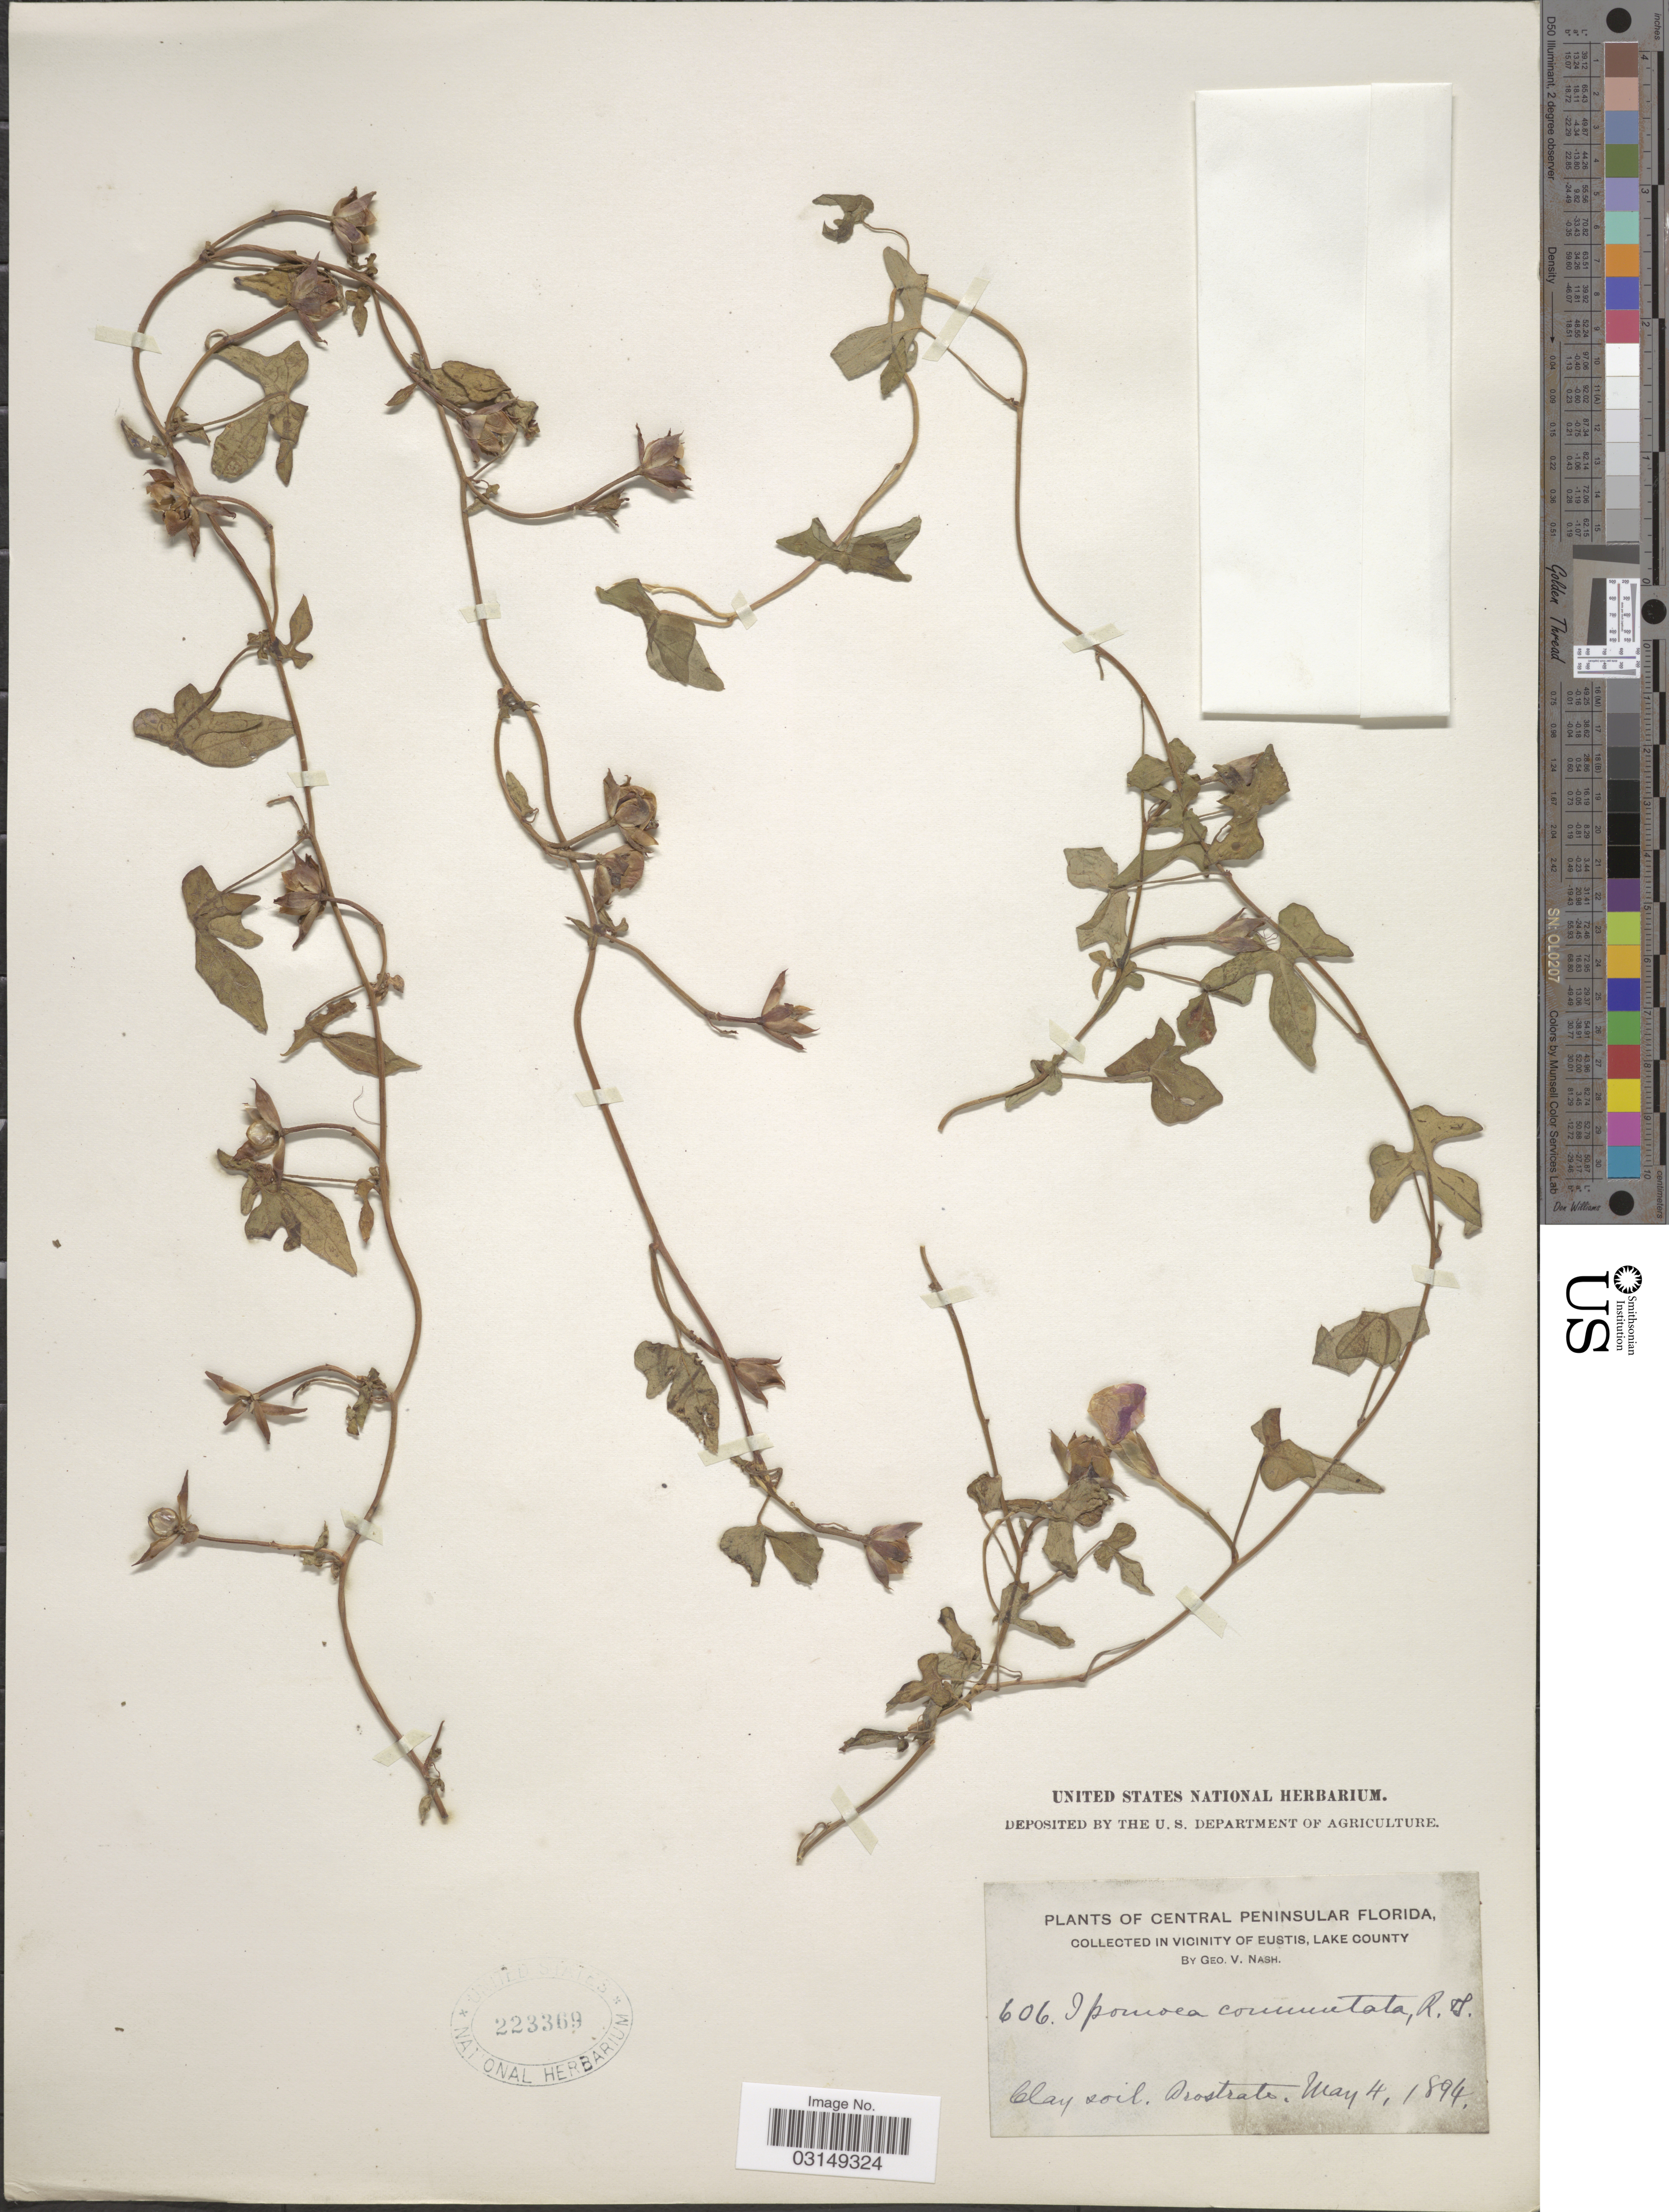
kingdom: Plantae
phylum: Tracheophyta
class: Magnoliopsida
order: Solanales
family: Convolvulaceae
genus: Ipomoea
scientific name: Ipomoea trichocarpa var. trichocarpa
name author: Elliott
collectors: G. V. Nash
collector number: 606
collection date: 1894-05-04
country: United States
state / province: Florida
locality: Central Peninsular Florida. Vicinity of Eustis, Lake County.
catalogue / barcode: US 223369